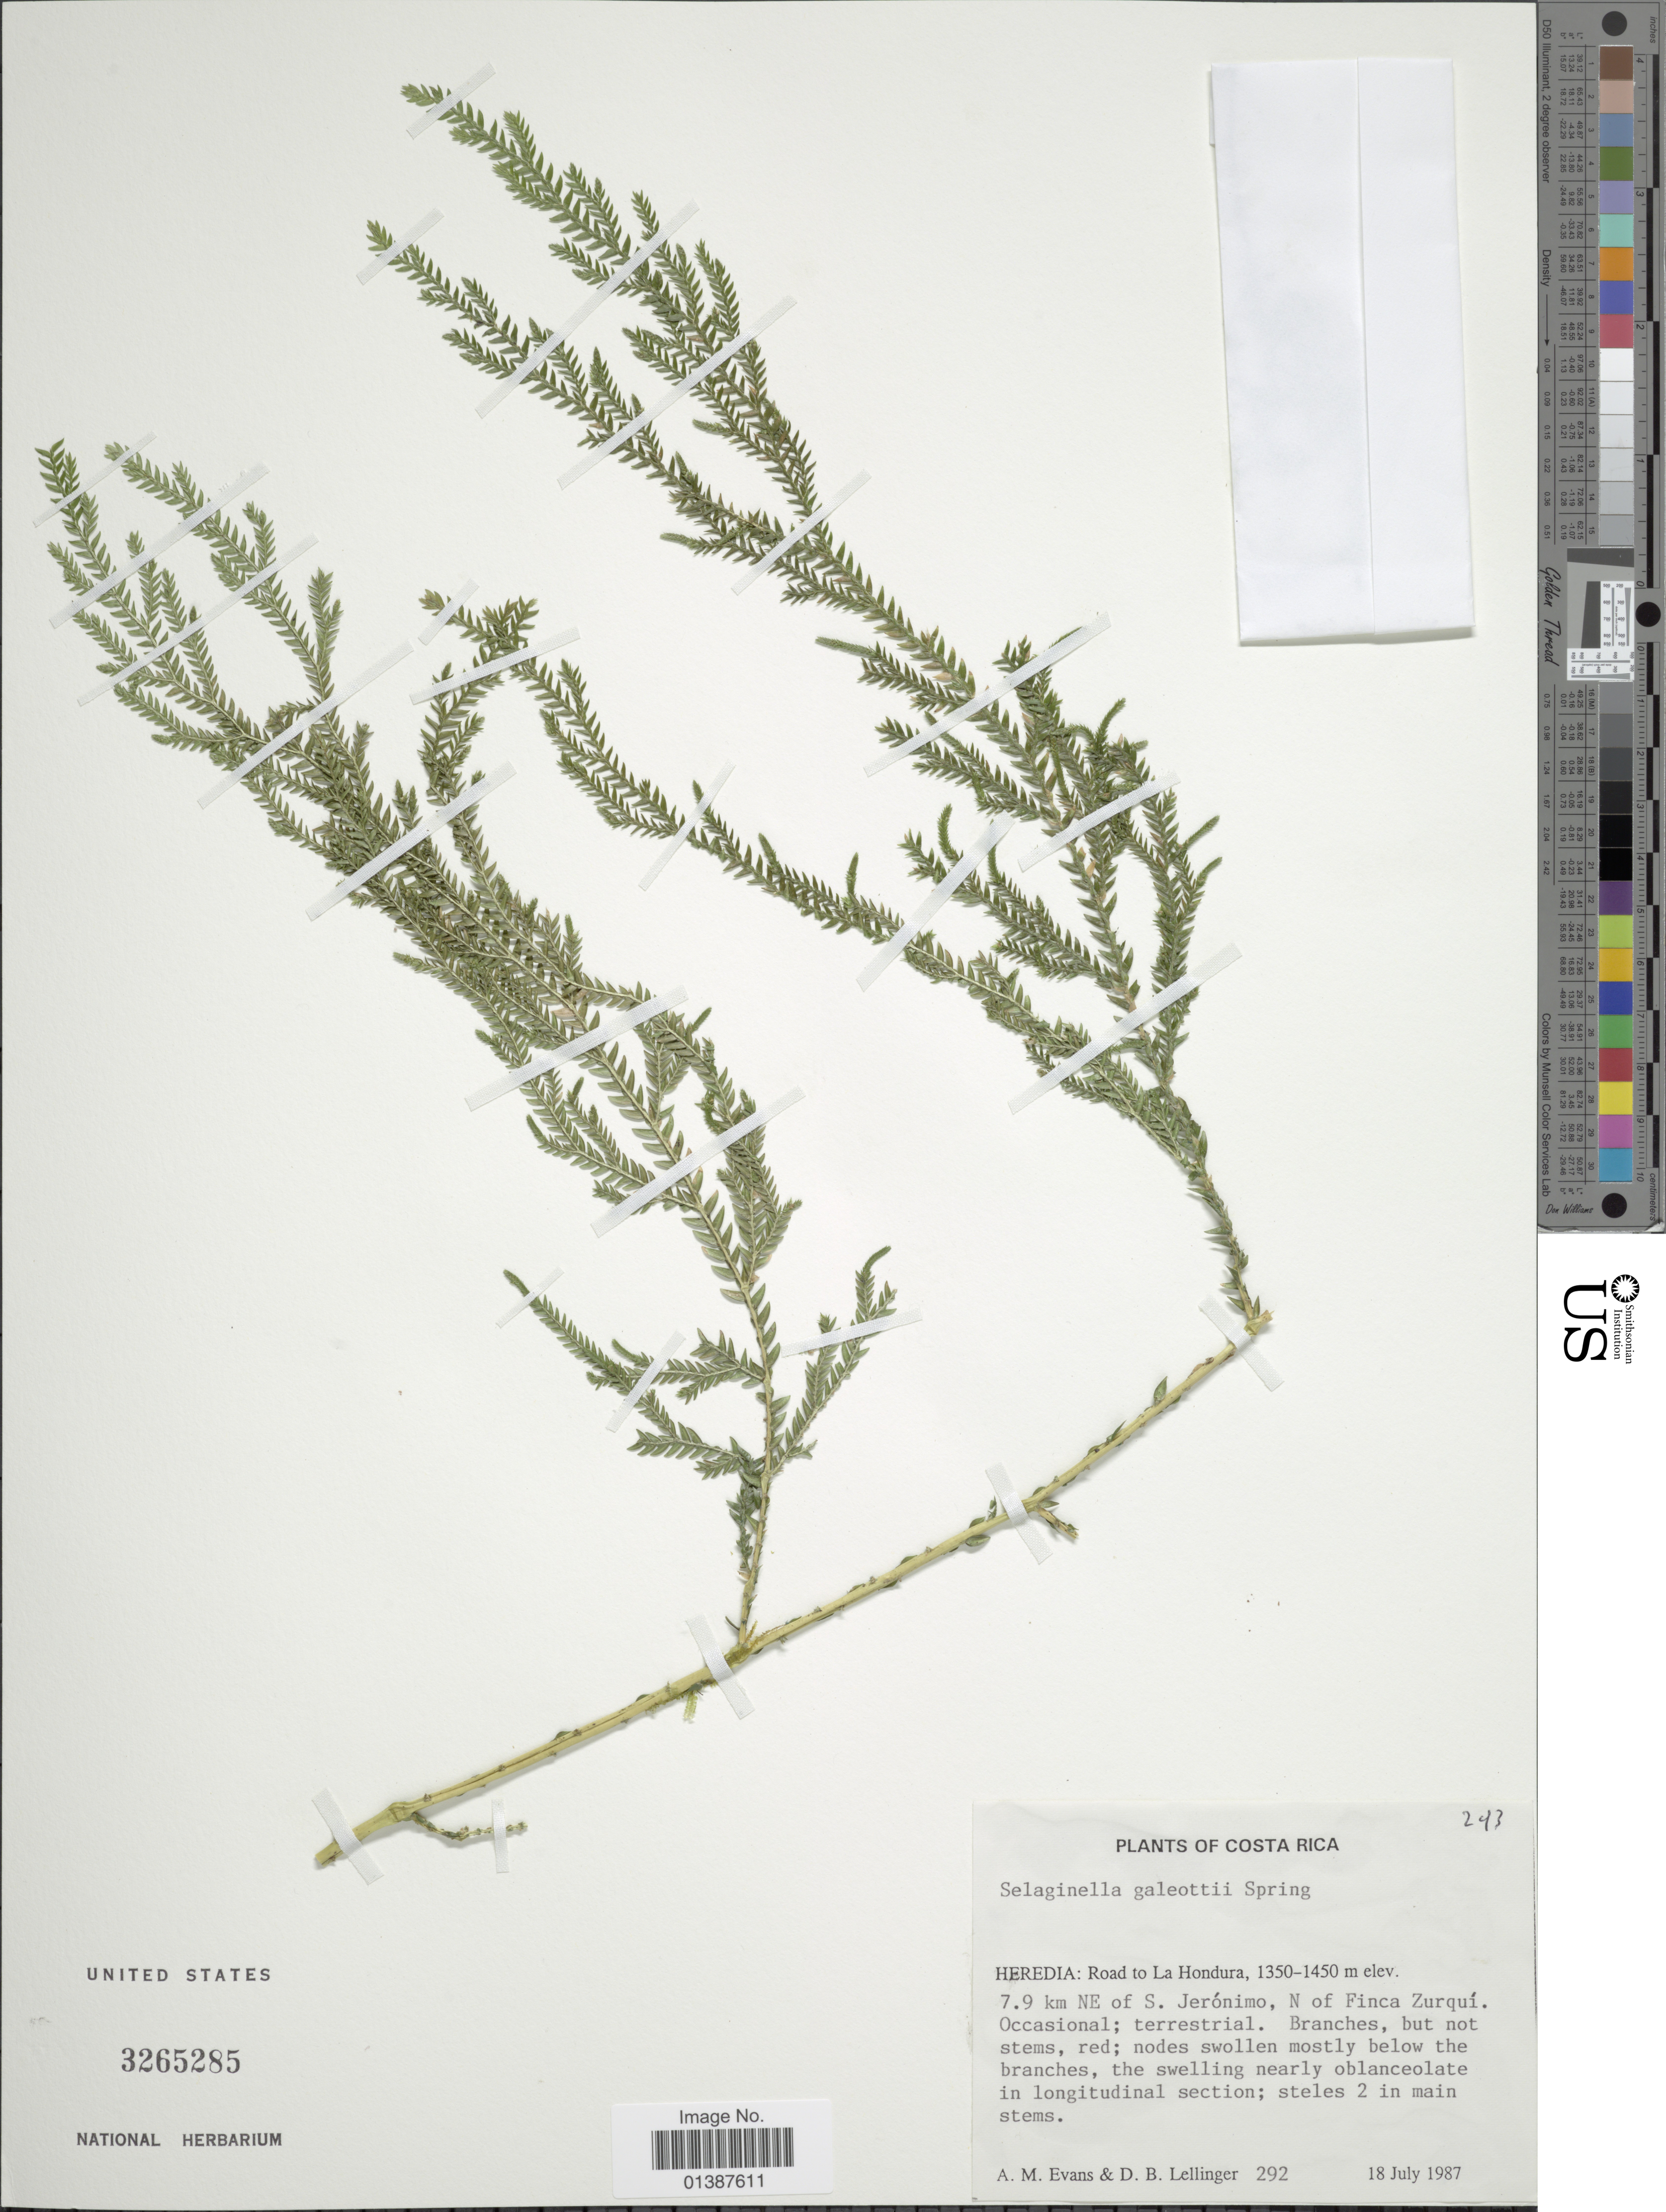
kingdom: Plantae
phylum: Tracheophyta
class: Lycopodiopsida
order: Selaginellales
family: Selaginellaceae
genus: Selaginella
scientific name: Selaginella galeottii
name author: Spring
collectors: A. M. Evans & D. B. Lellinger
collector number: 292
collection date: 1987-07-18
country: Costa Rica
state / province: Heredia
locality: Road to La Hondura, 7.9 km NE of S. Jerónimo, N of Finca Zurquí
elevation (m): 1350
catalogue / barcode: US 3265285